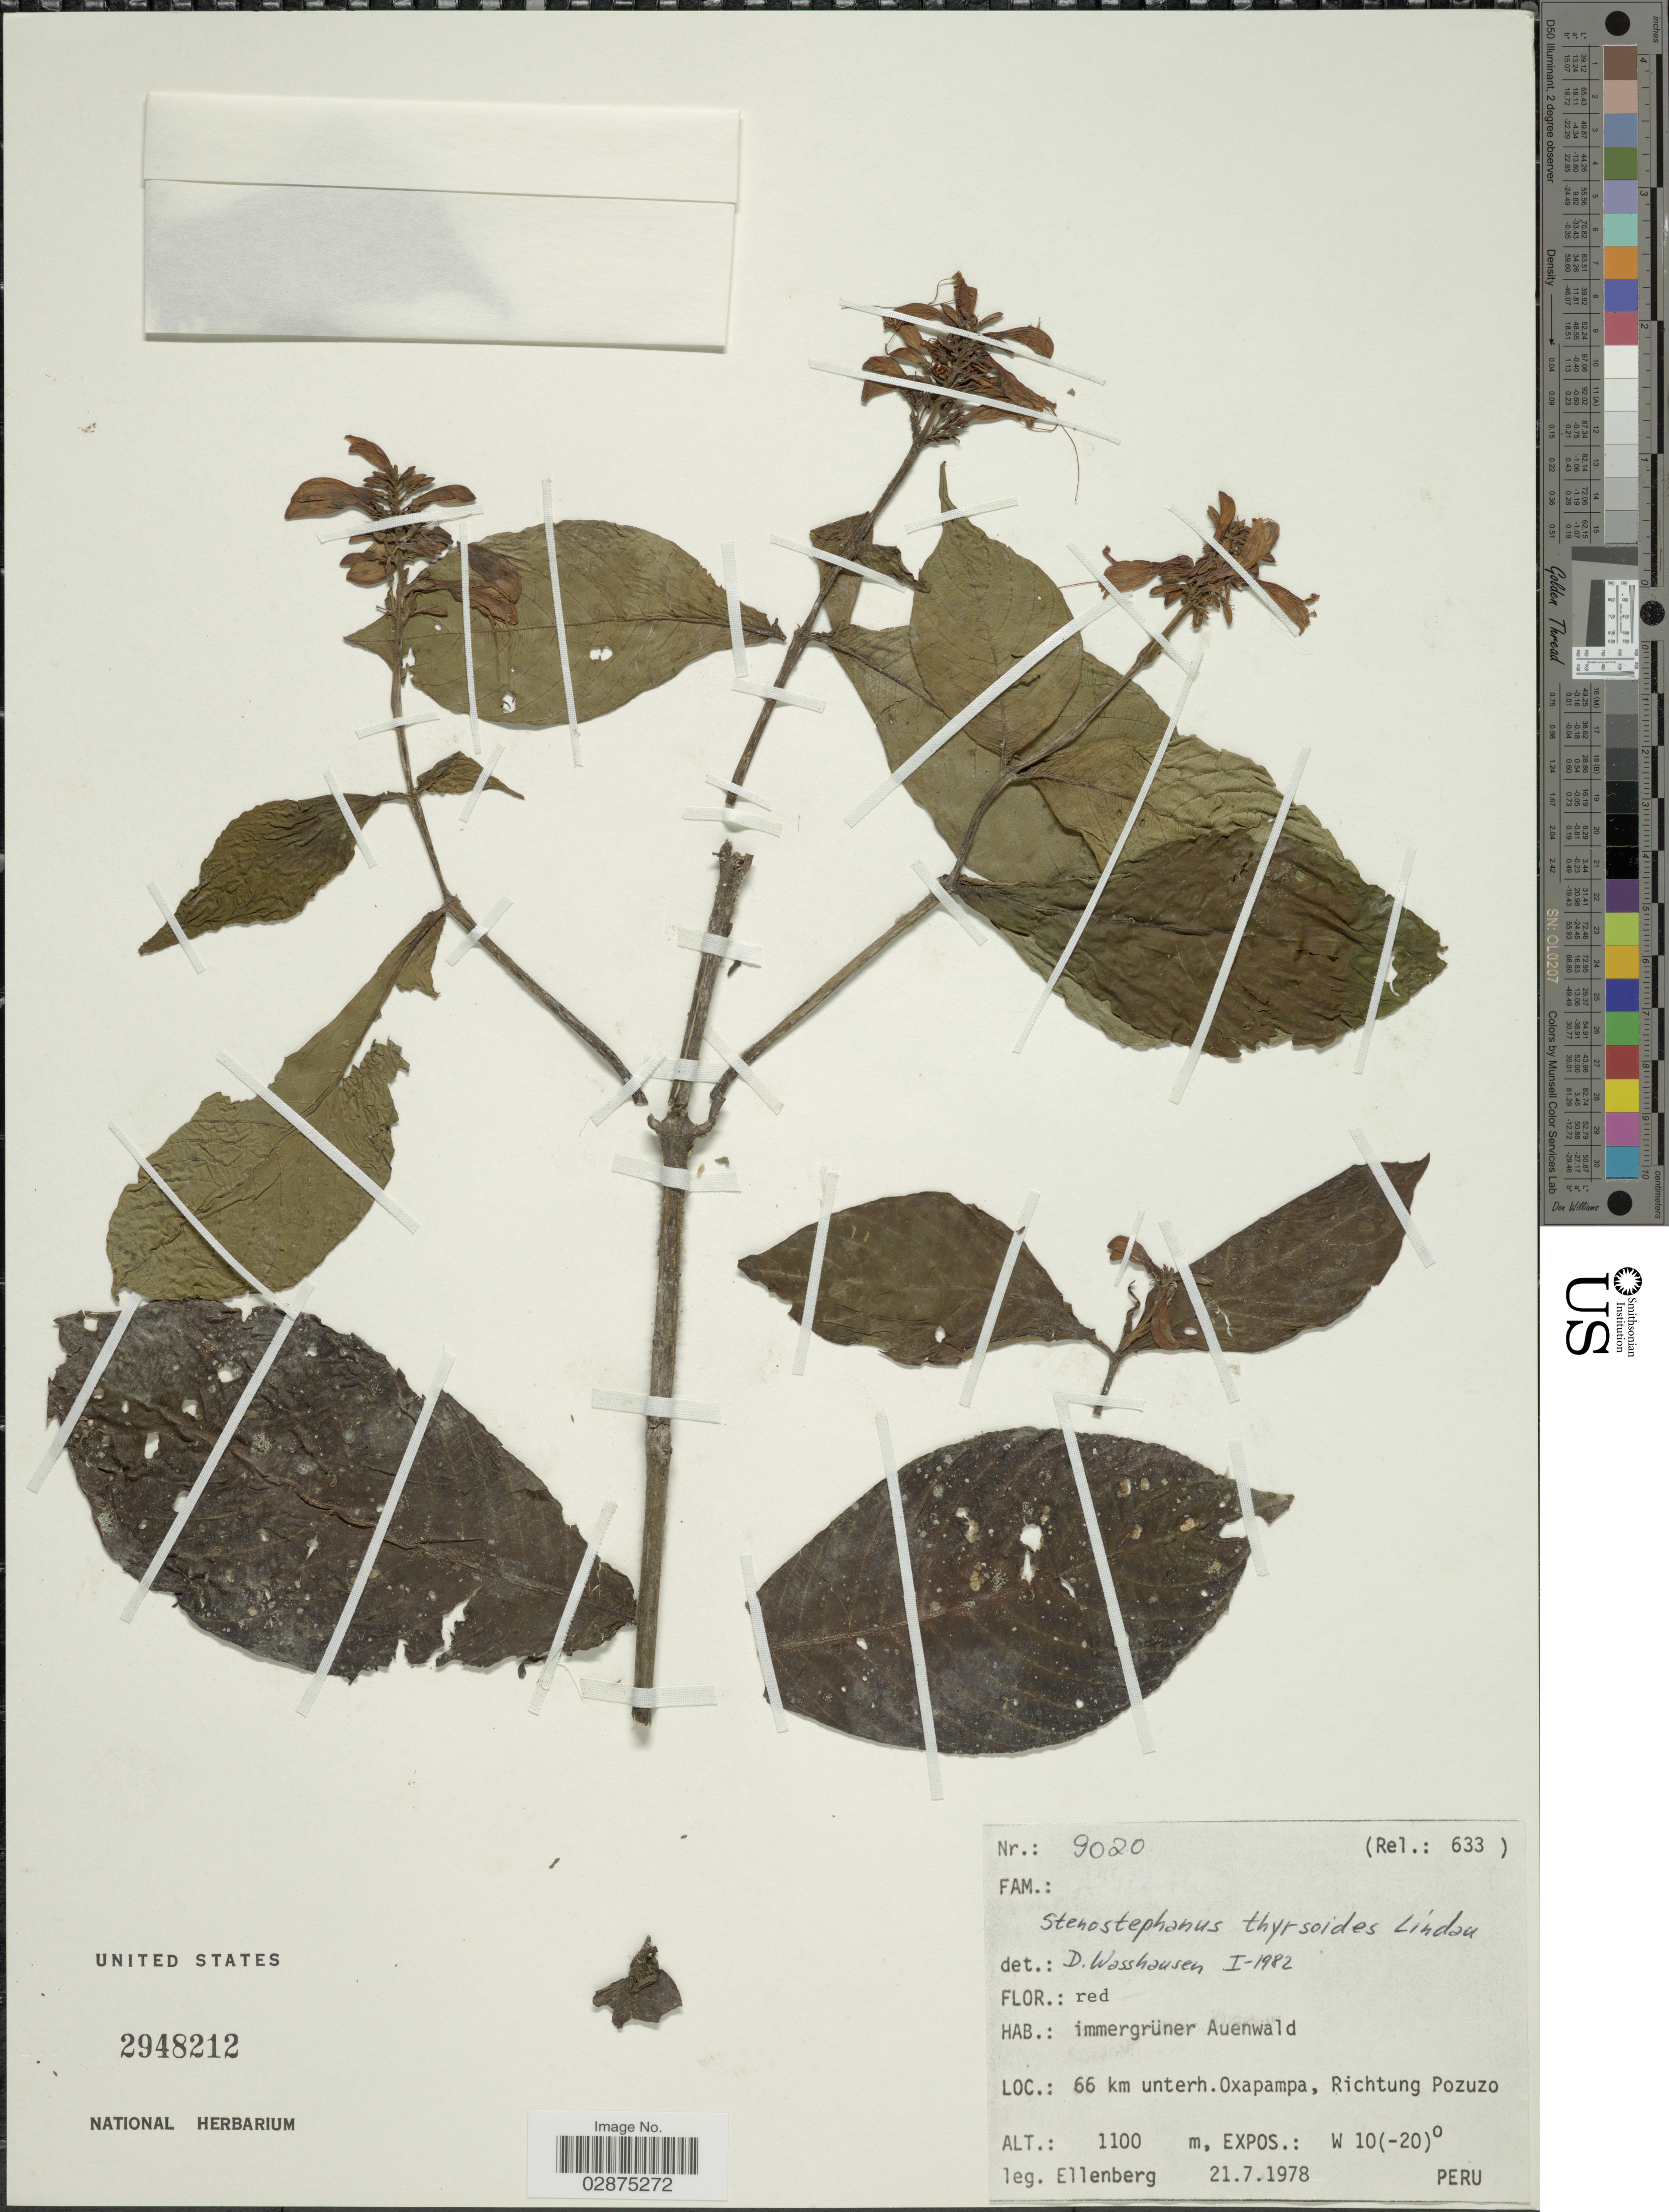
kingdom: Plantae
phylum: Tracheophyta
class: Magnoliopsida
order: Lamiales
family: Acanthaceae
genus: Stenostephanus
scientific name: Stenostephanus longistaminus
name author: (Ruiz & Pav.) V.M. Baum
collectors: Ellenberg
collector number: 9020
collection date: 1978-07-21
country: Peru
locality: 66 km unterh. Oxapampa, Richtung Pozuzo.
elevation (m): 1100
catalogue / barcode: US 2948212